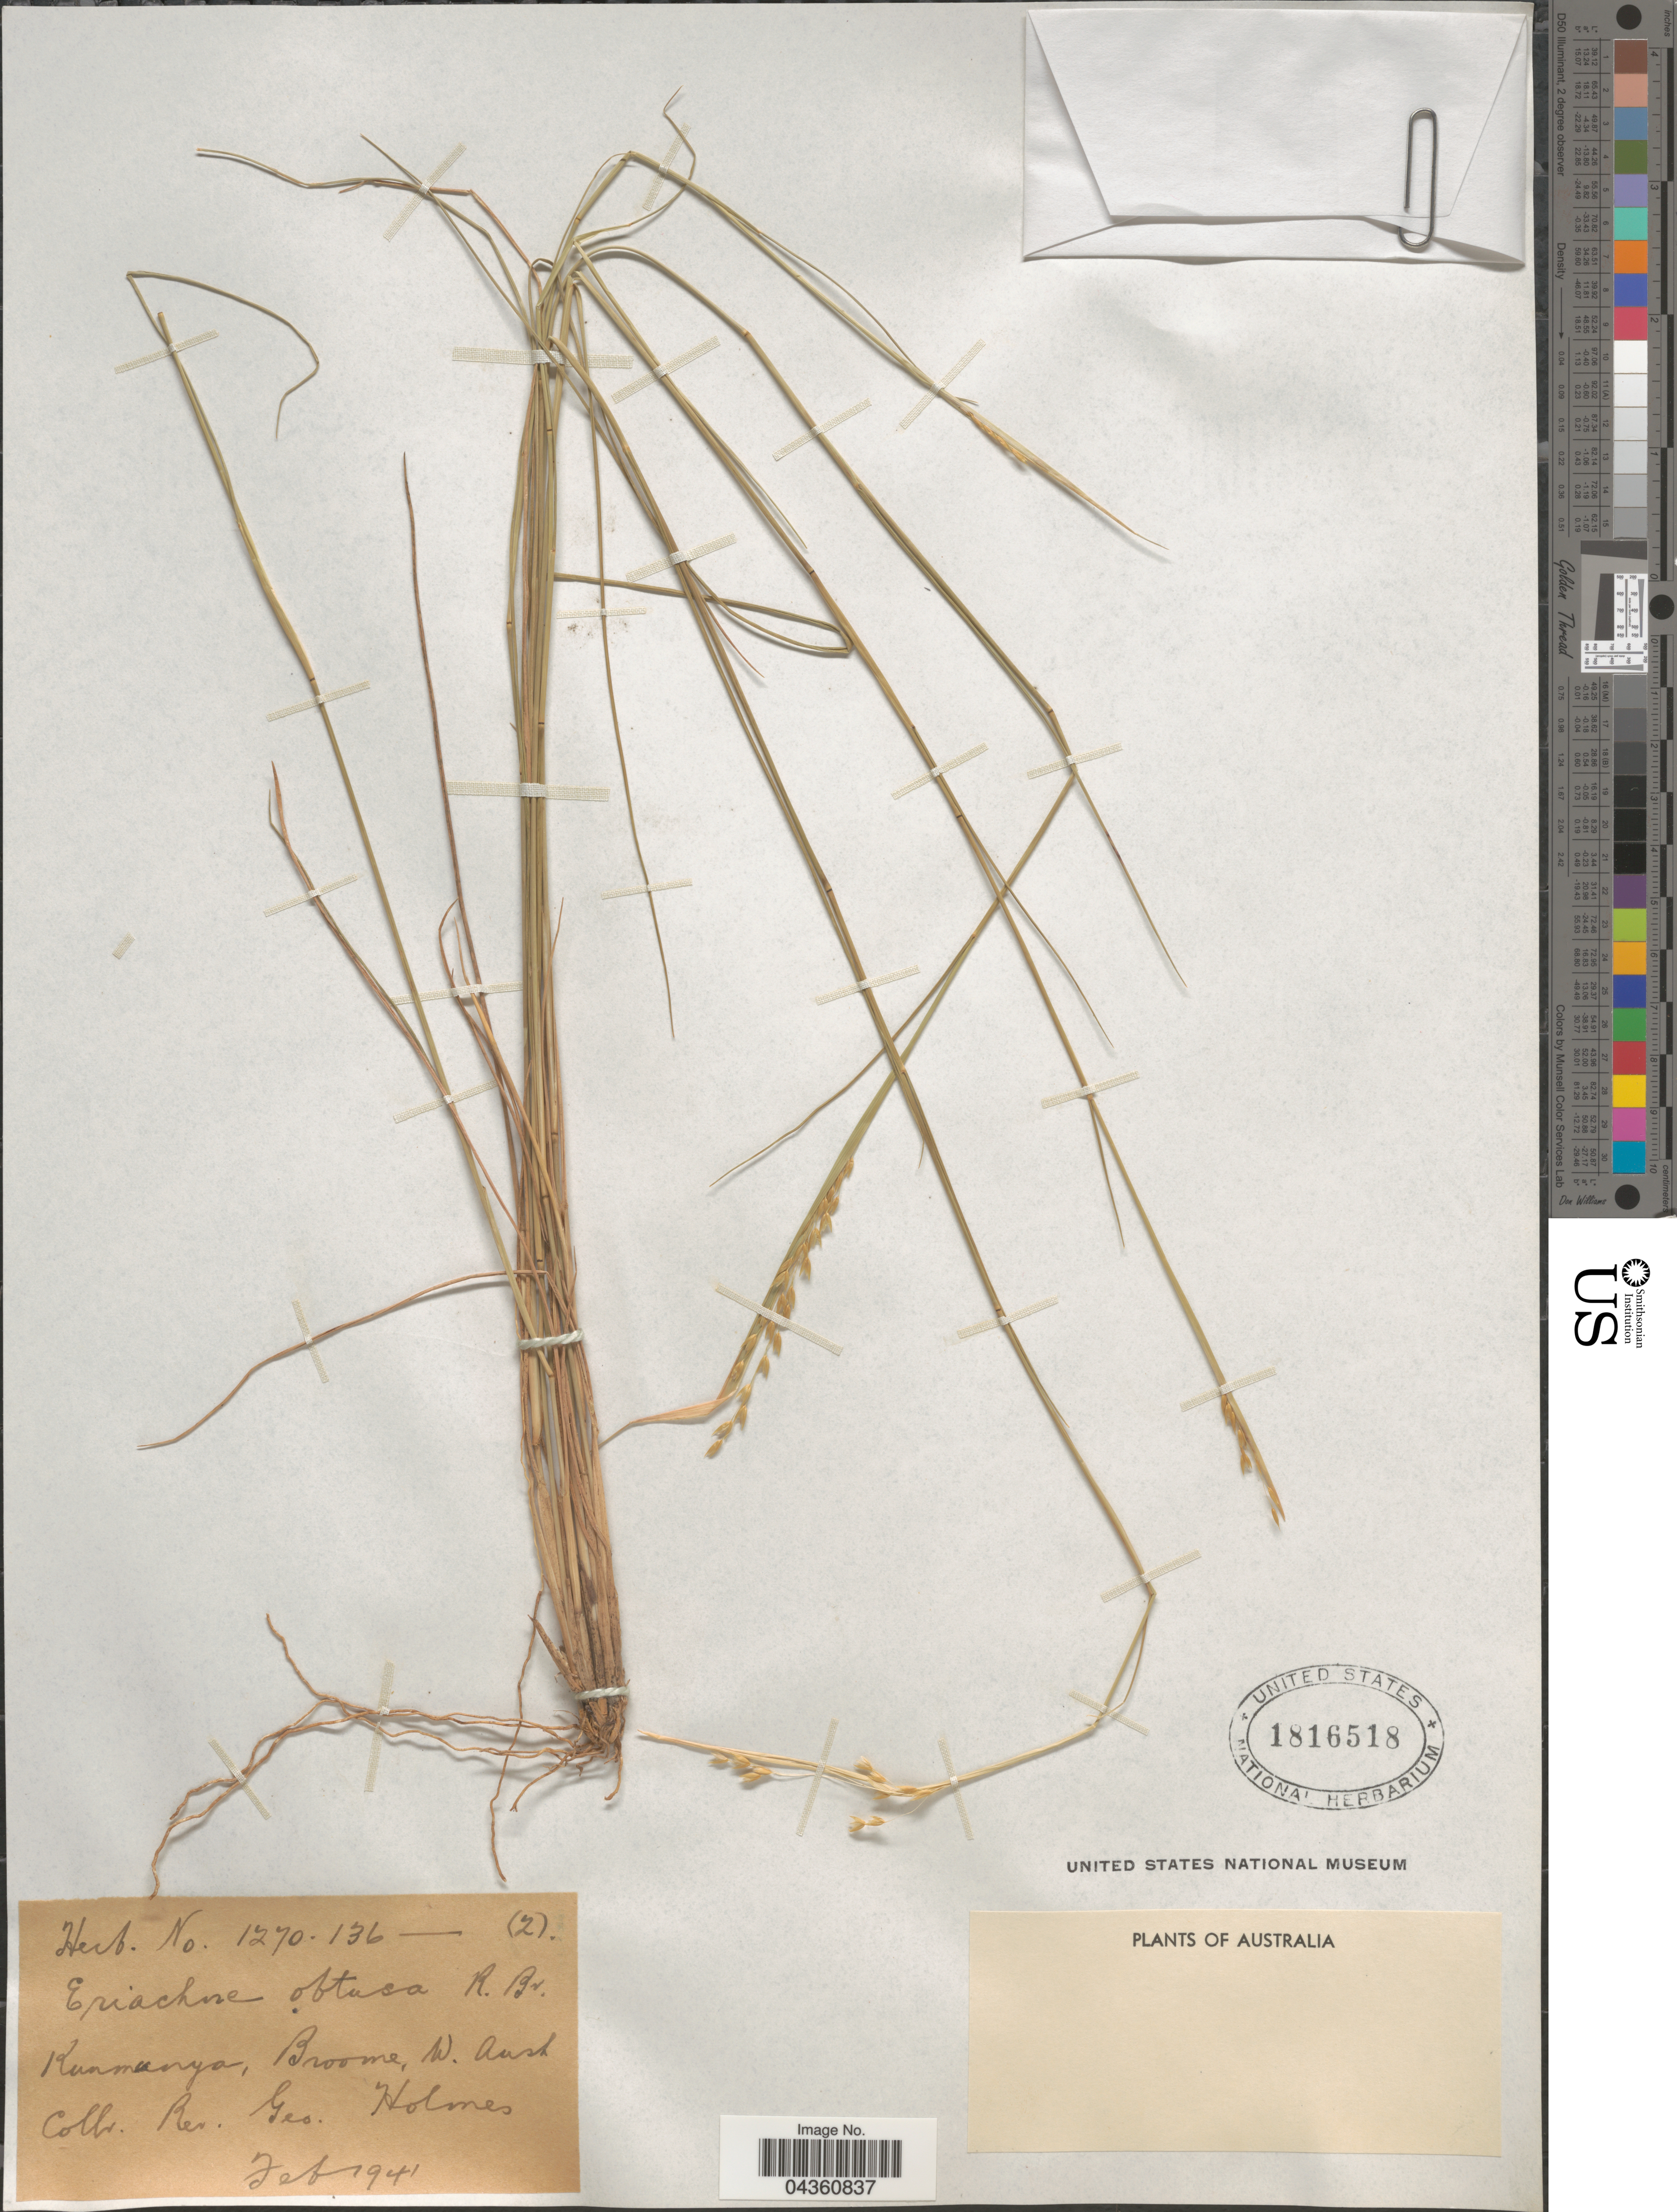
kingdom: Plantae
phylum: Tracheophyta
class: Liliopsida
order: Poales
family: Poaceae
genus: Eriachne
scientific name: Eriachne obtusa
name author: R. Br.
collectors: G. Holmes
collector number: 1270.136(2)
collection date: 1941-02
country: Australia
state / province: Western Australia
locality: Kunmunya, Broome.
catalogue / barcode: US 1816518